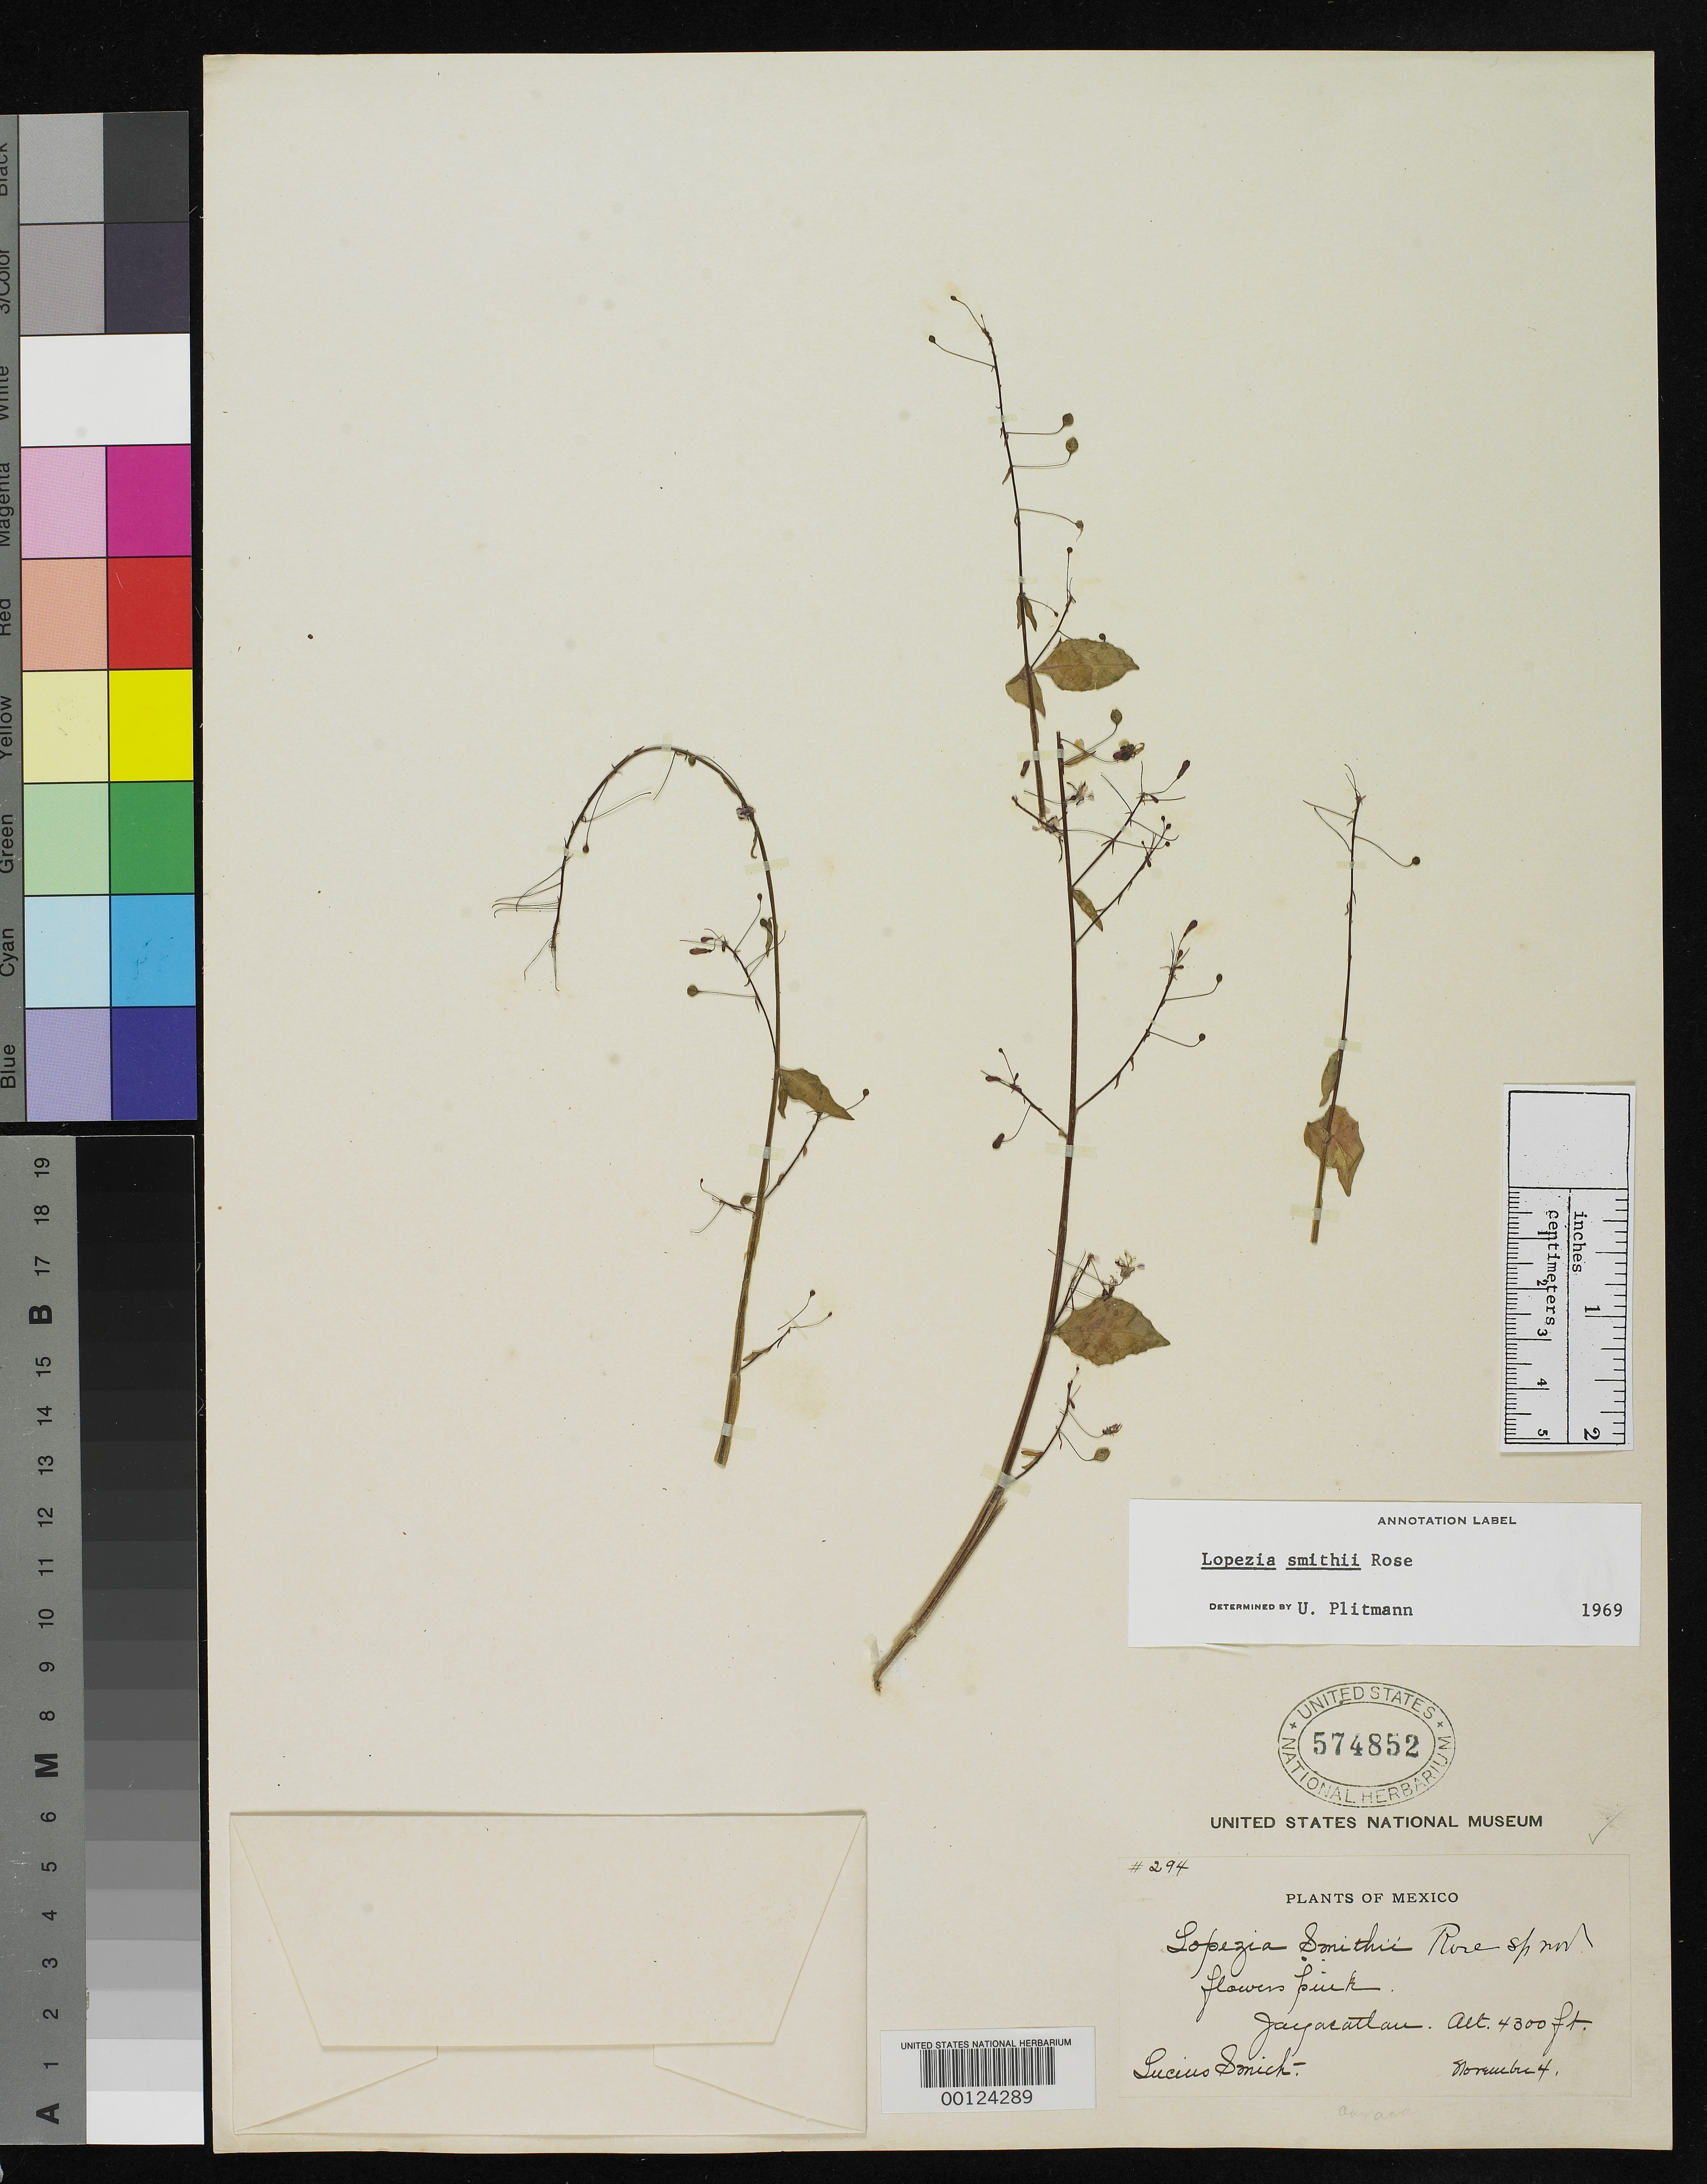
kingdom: Plantae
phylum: Tracheophyta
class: Magnoliopsida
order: Myrtales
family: Onagraceae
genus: Lopezia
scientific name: Lopezia smithii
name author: Rose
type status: Holotype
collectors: L. C. Smith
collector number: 294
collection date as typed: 04 Nov 1895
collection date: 1895-11-04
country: Mexico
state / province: Oaxaca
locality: Near Jaquacatlan.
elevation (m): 1290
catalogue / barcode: US 574852